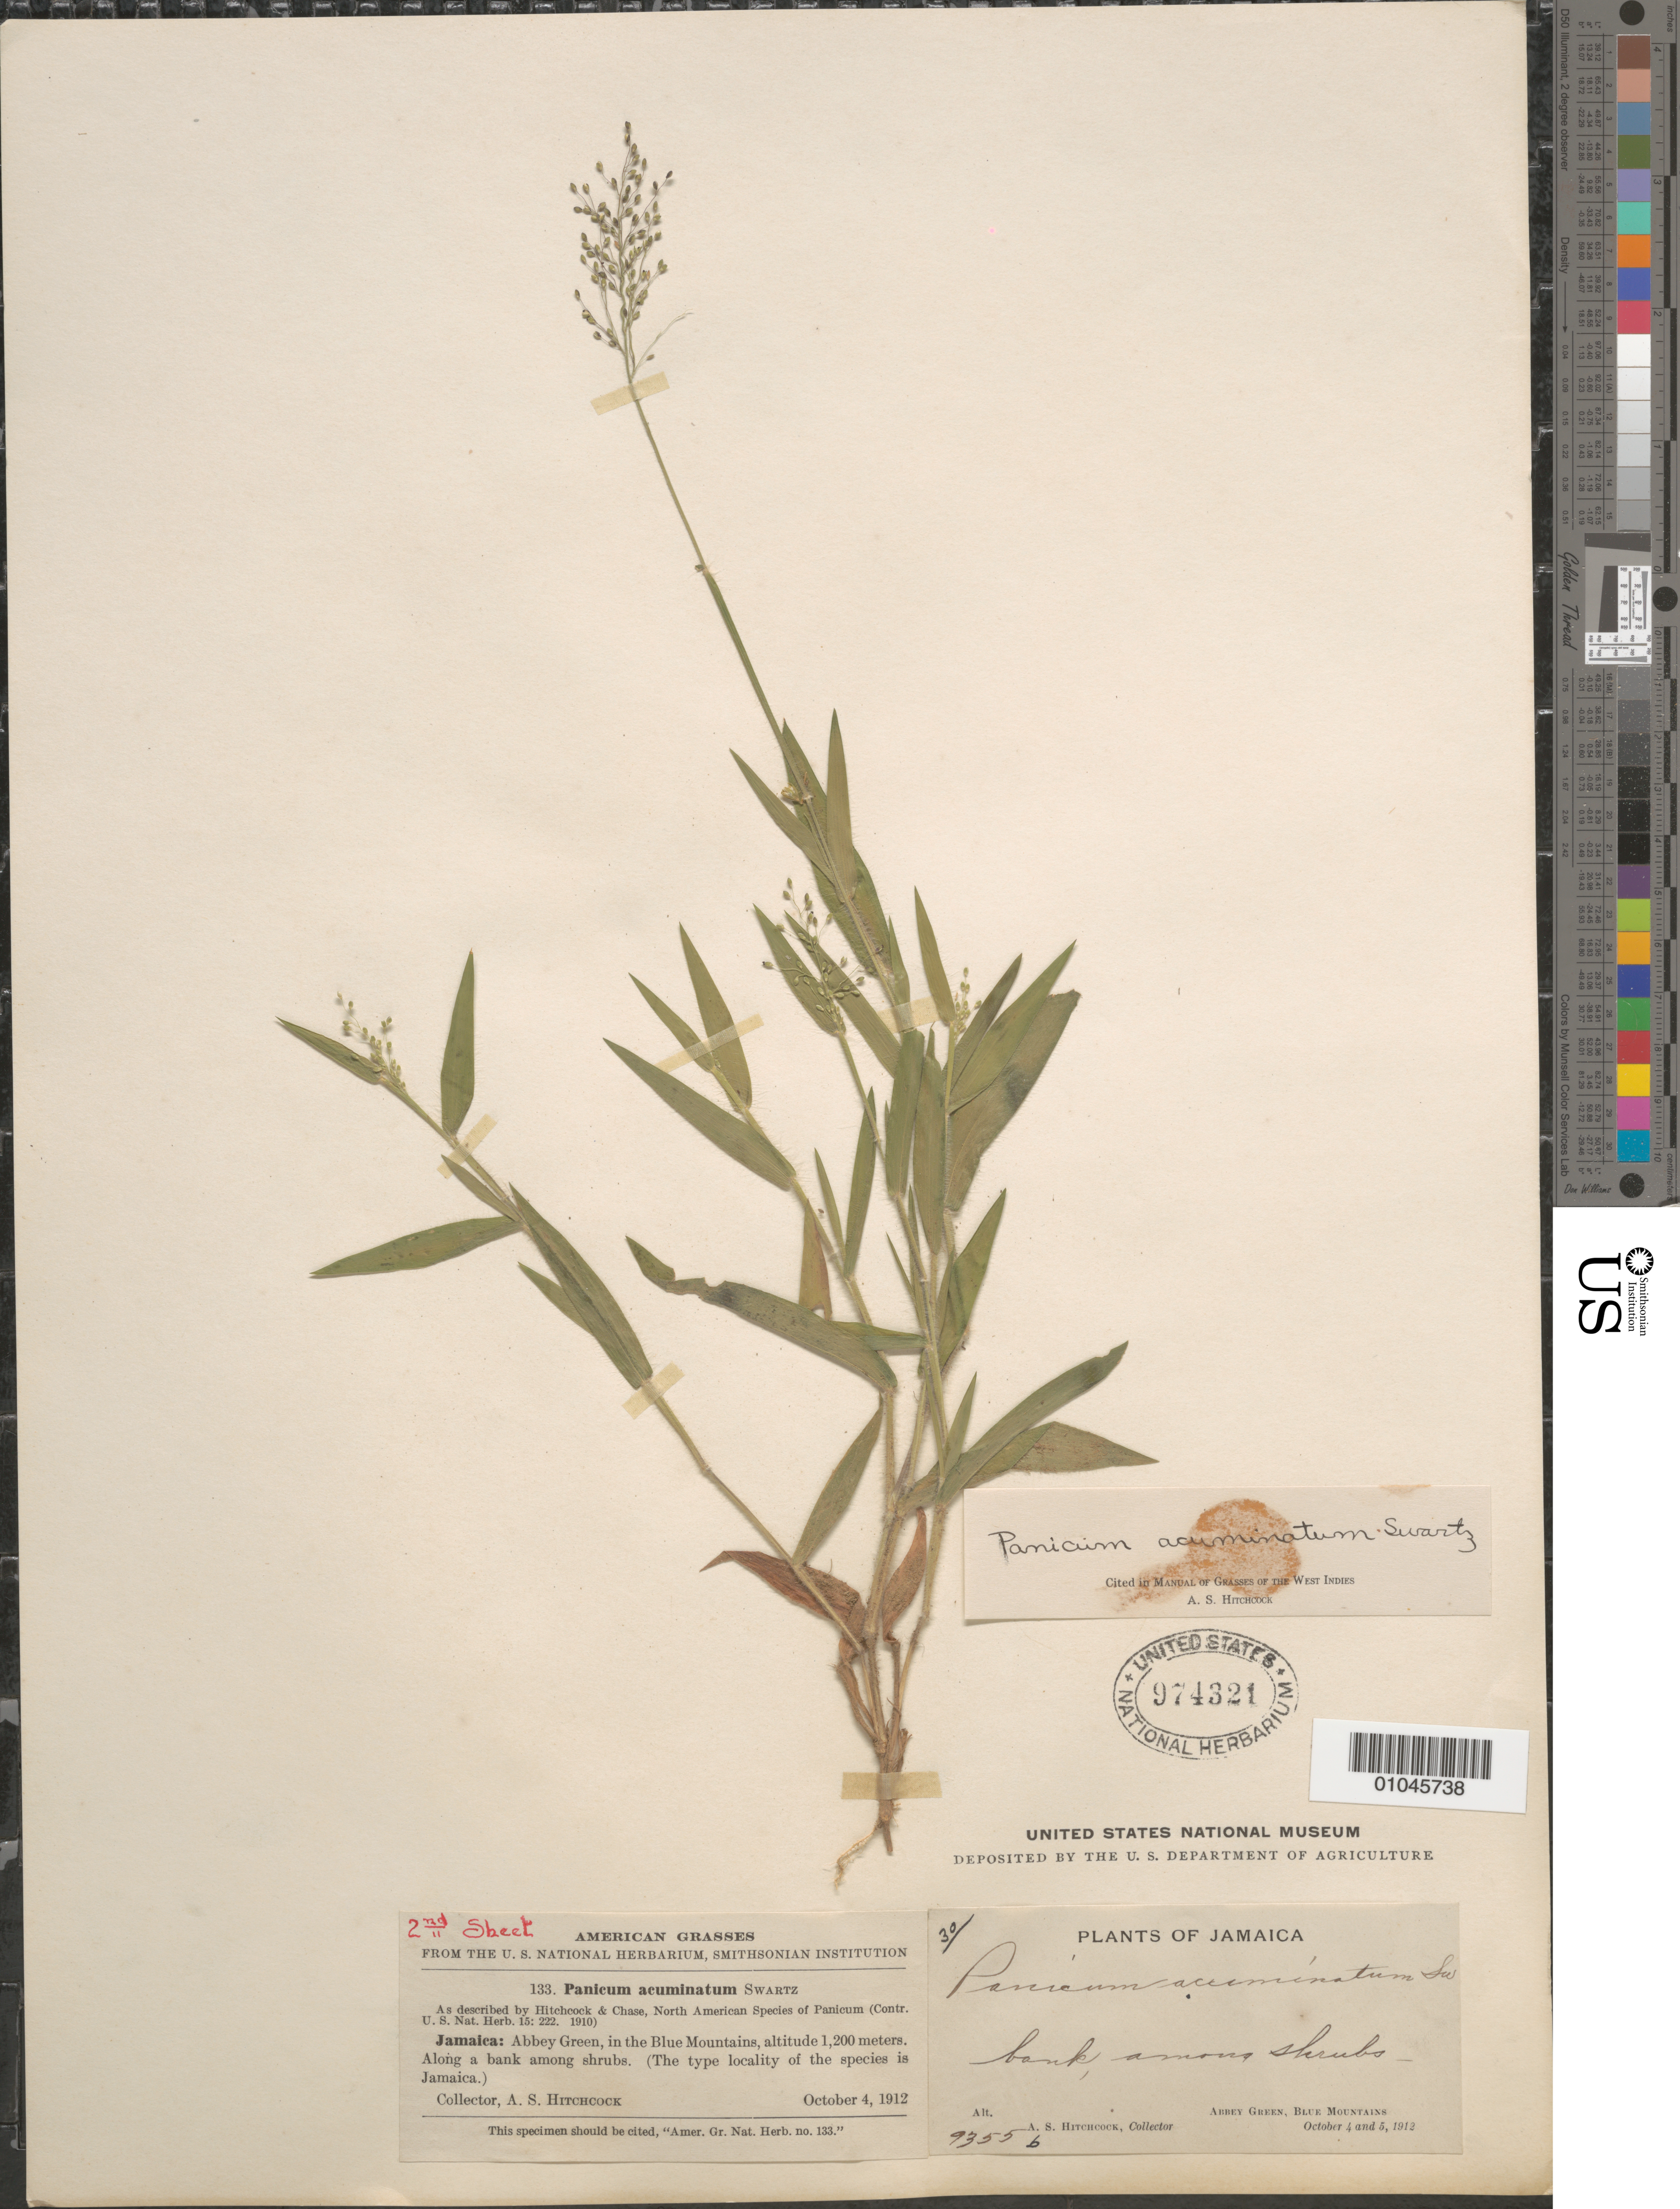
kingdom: Plantae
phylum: Tracheophyta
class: Liliopsida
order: Poales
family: Poaceae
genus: Panicum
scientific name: Panicum aciculare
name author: Desv. ex Poir.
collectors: A. S. Hitchcock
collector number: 9355b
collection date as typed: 04 Oct 1912 to 05 Oct 1912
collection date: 1912-10-04/1912-10-05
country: Jamaica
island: Jamaica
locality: bank, among shrubs. Abbey Green, in the Blue Mts.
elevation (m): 1200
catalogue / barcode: US 974321